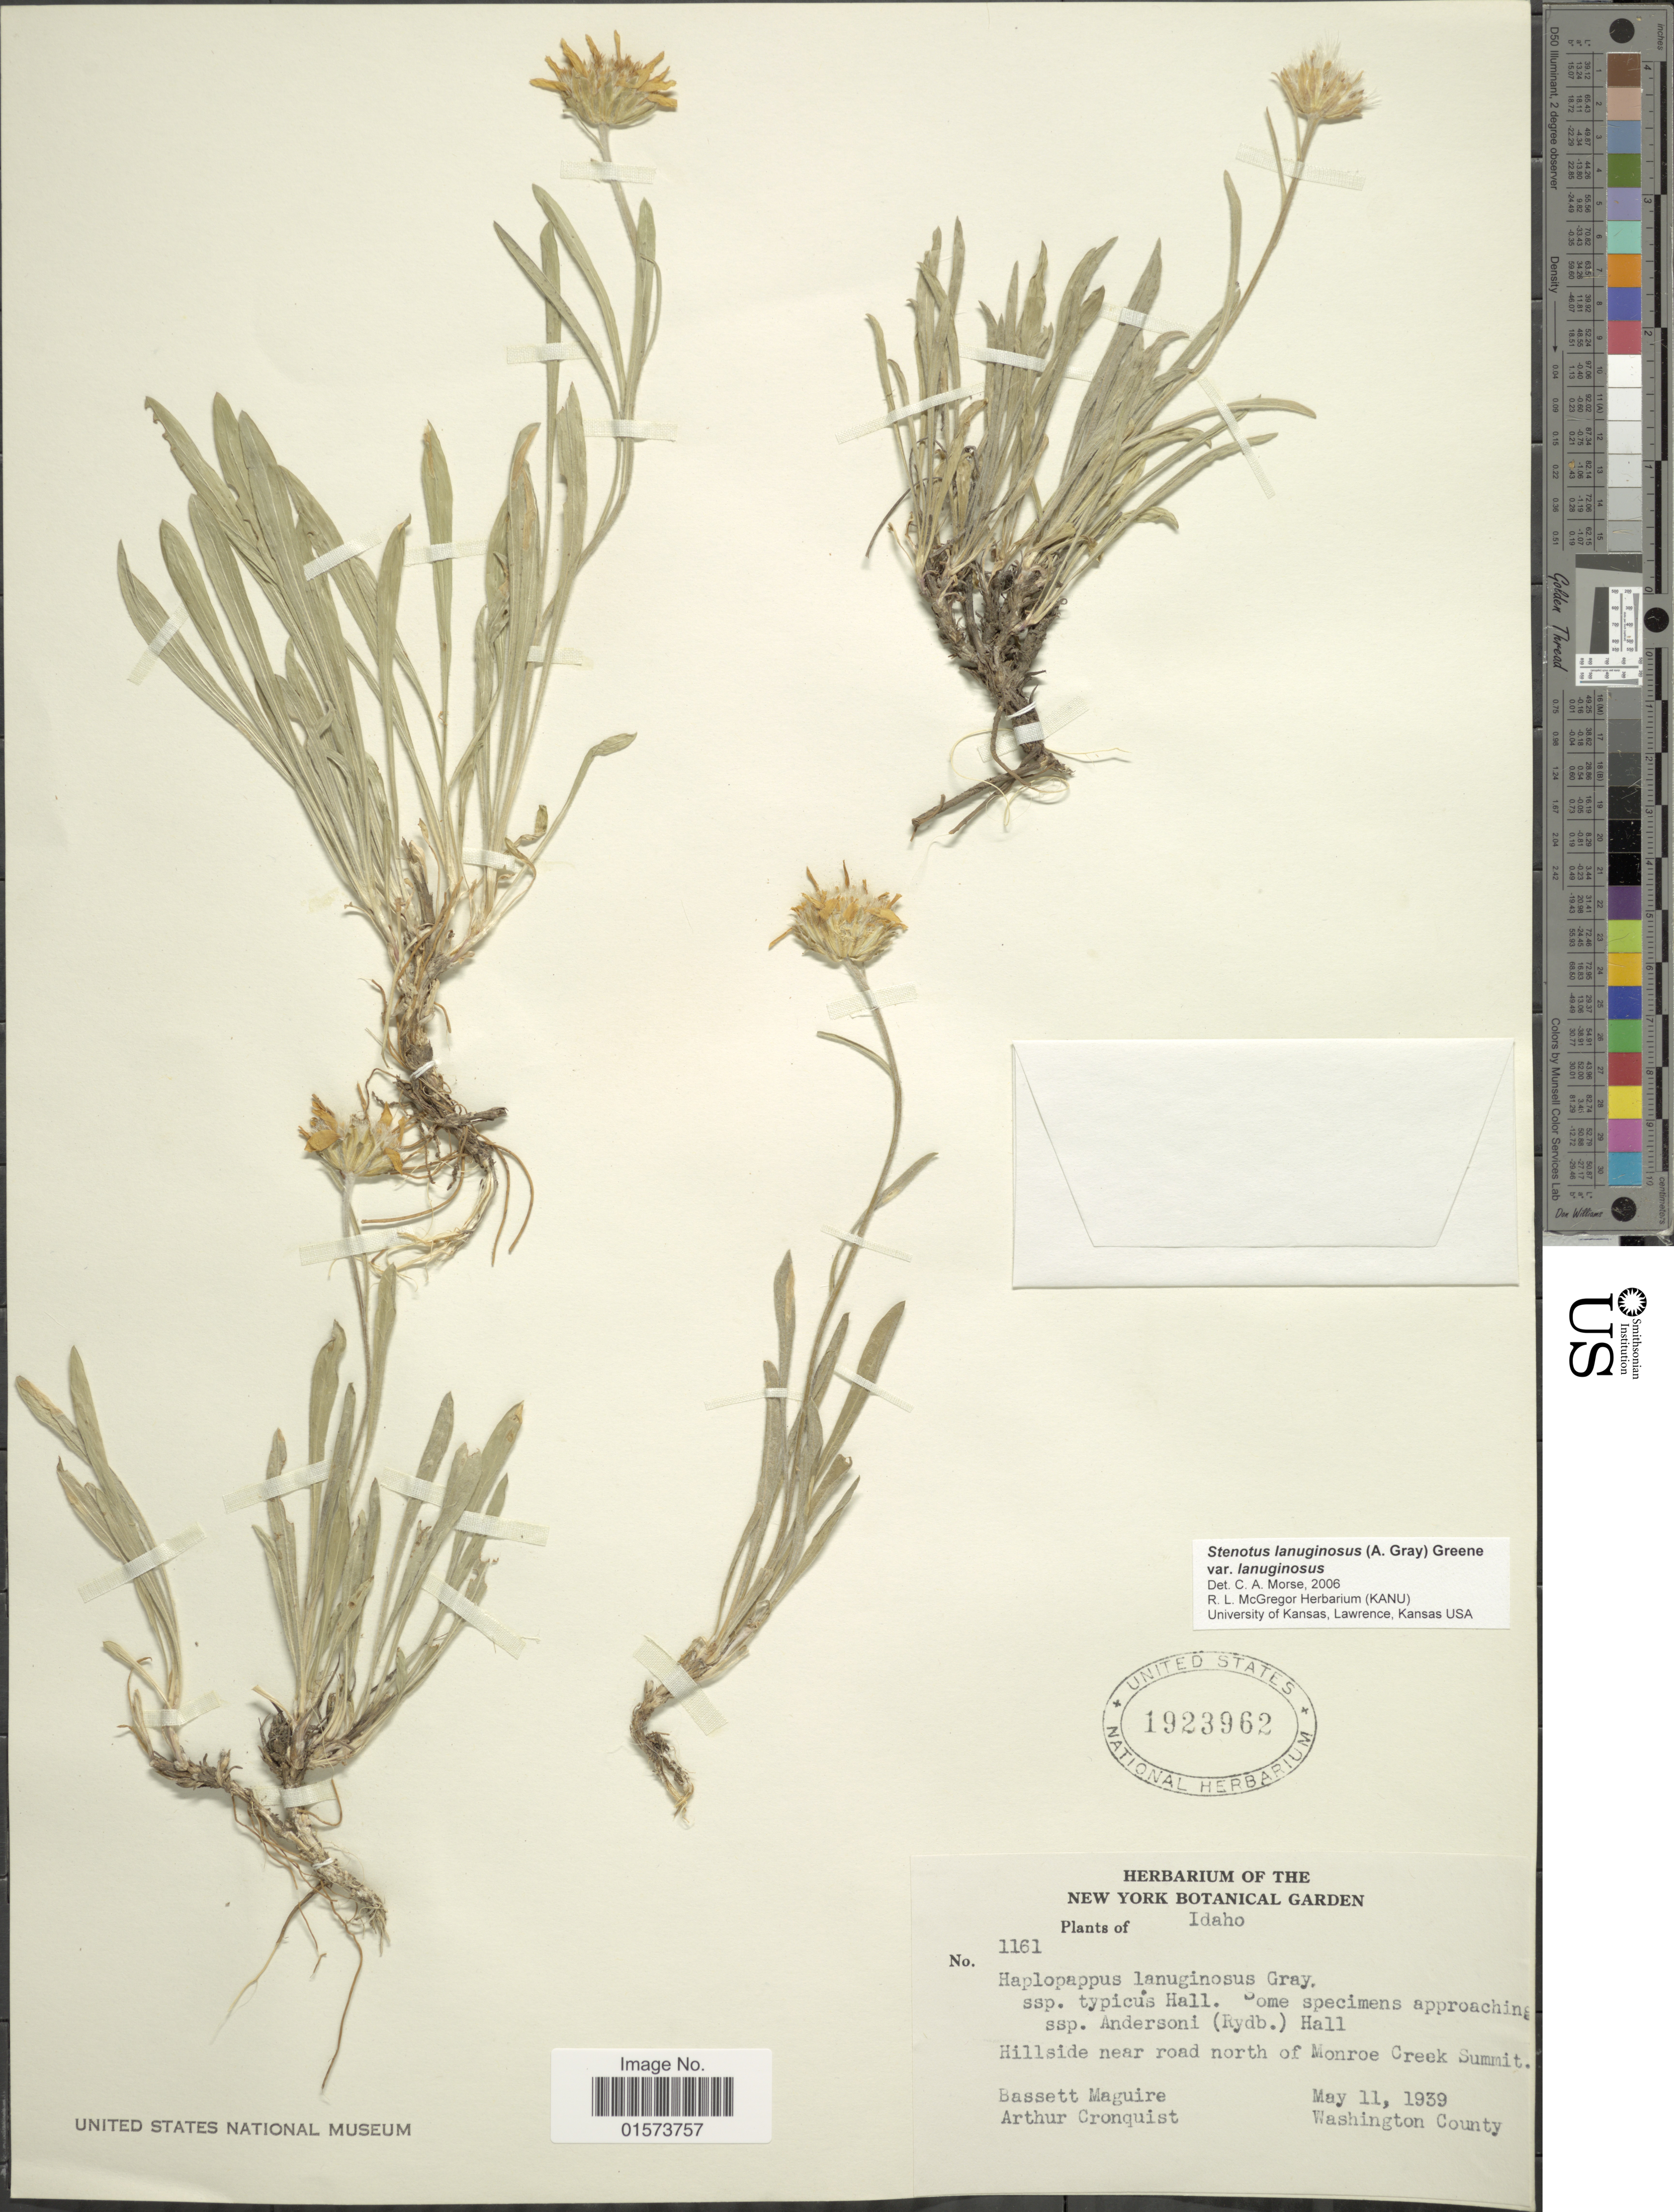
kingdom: Plantae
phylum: Tracheophyta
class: Magnoliopsida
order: Asterales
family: Asteraceae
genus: Stenotus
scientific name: Stenotus lanuginosus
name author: (A. Gray) Greene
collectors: B. Maguire & A. J. Cronquist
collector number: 1161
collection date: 1939-05-11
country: United States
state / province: Idaho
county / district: Washington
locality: Hillside near road north of Monroe Creek Summit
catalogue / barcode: US 1923962